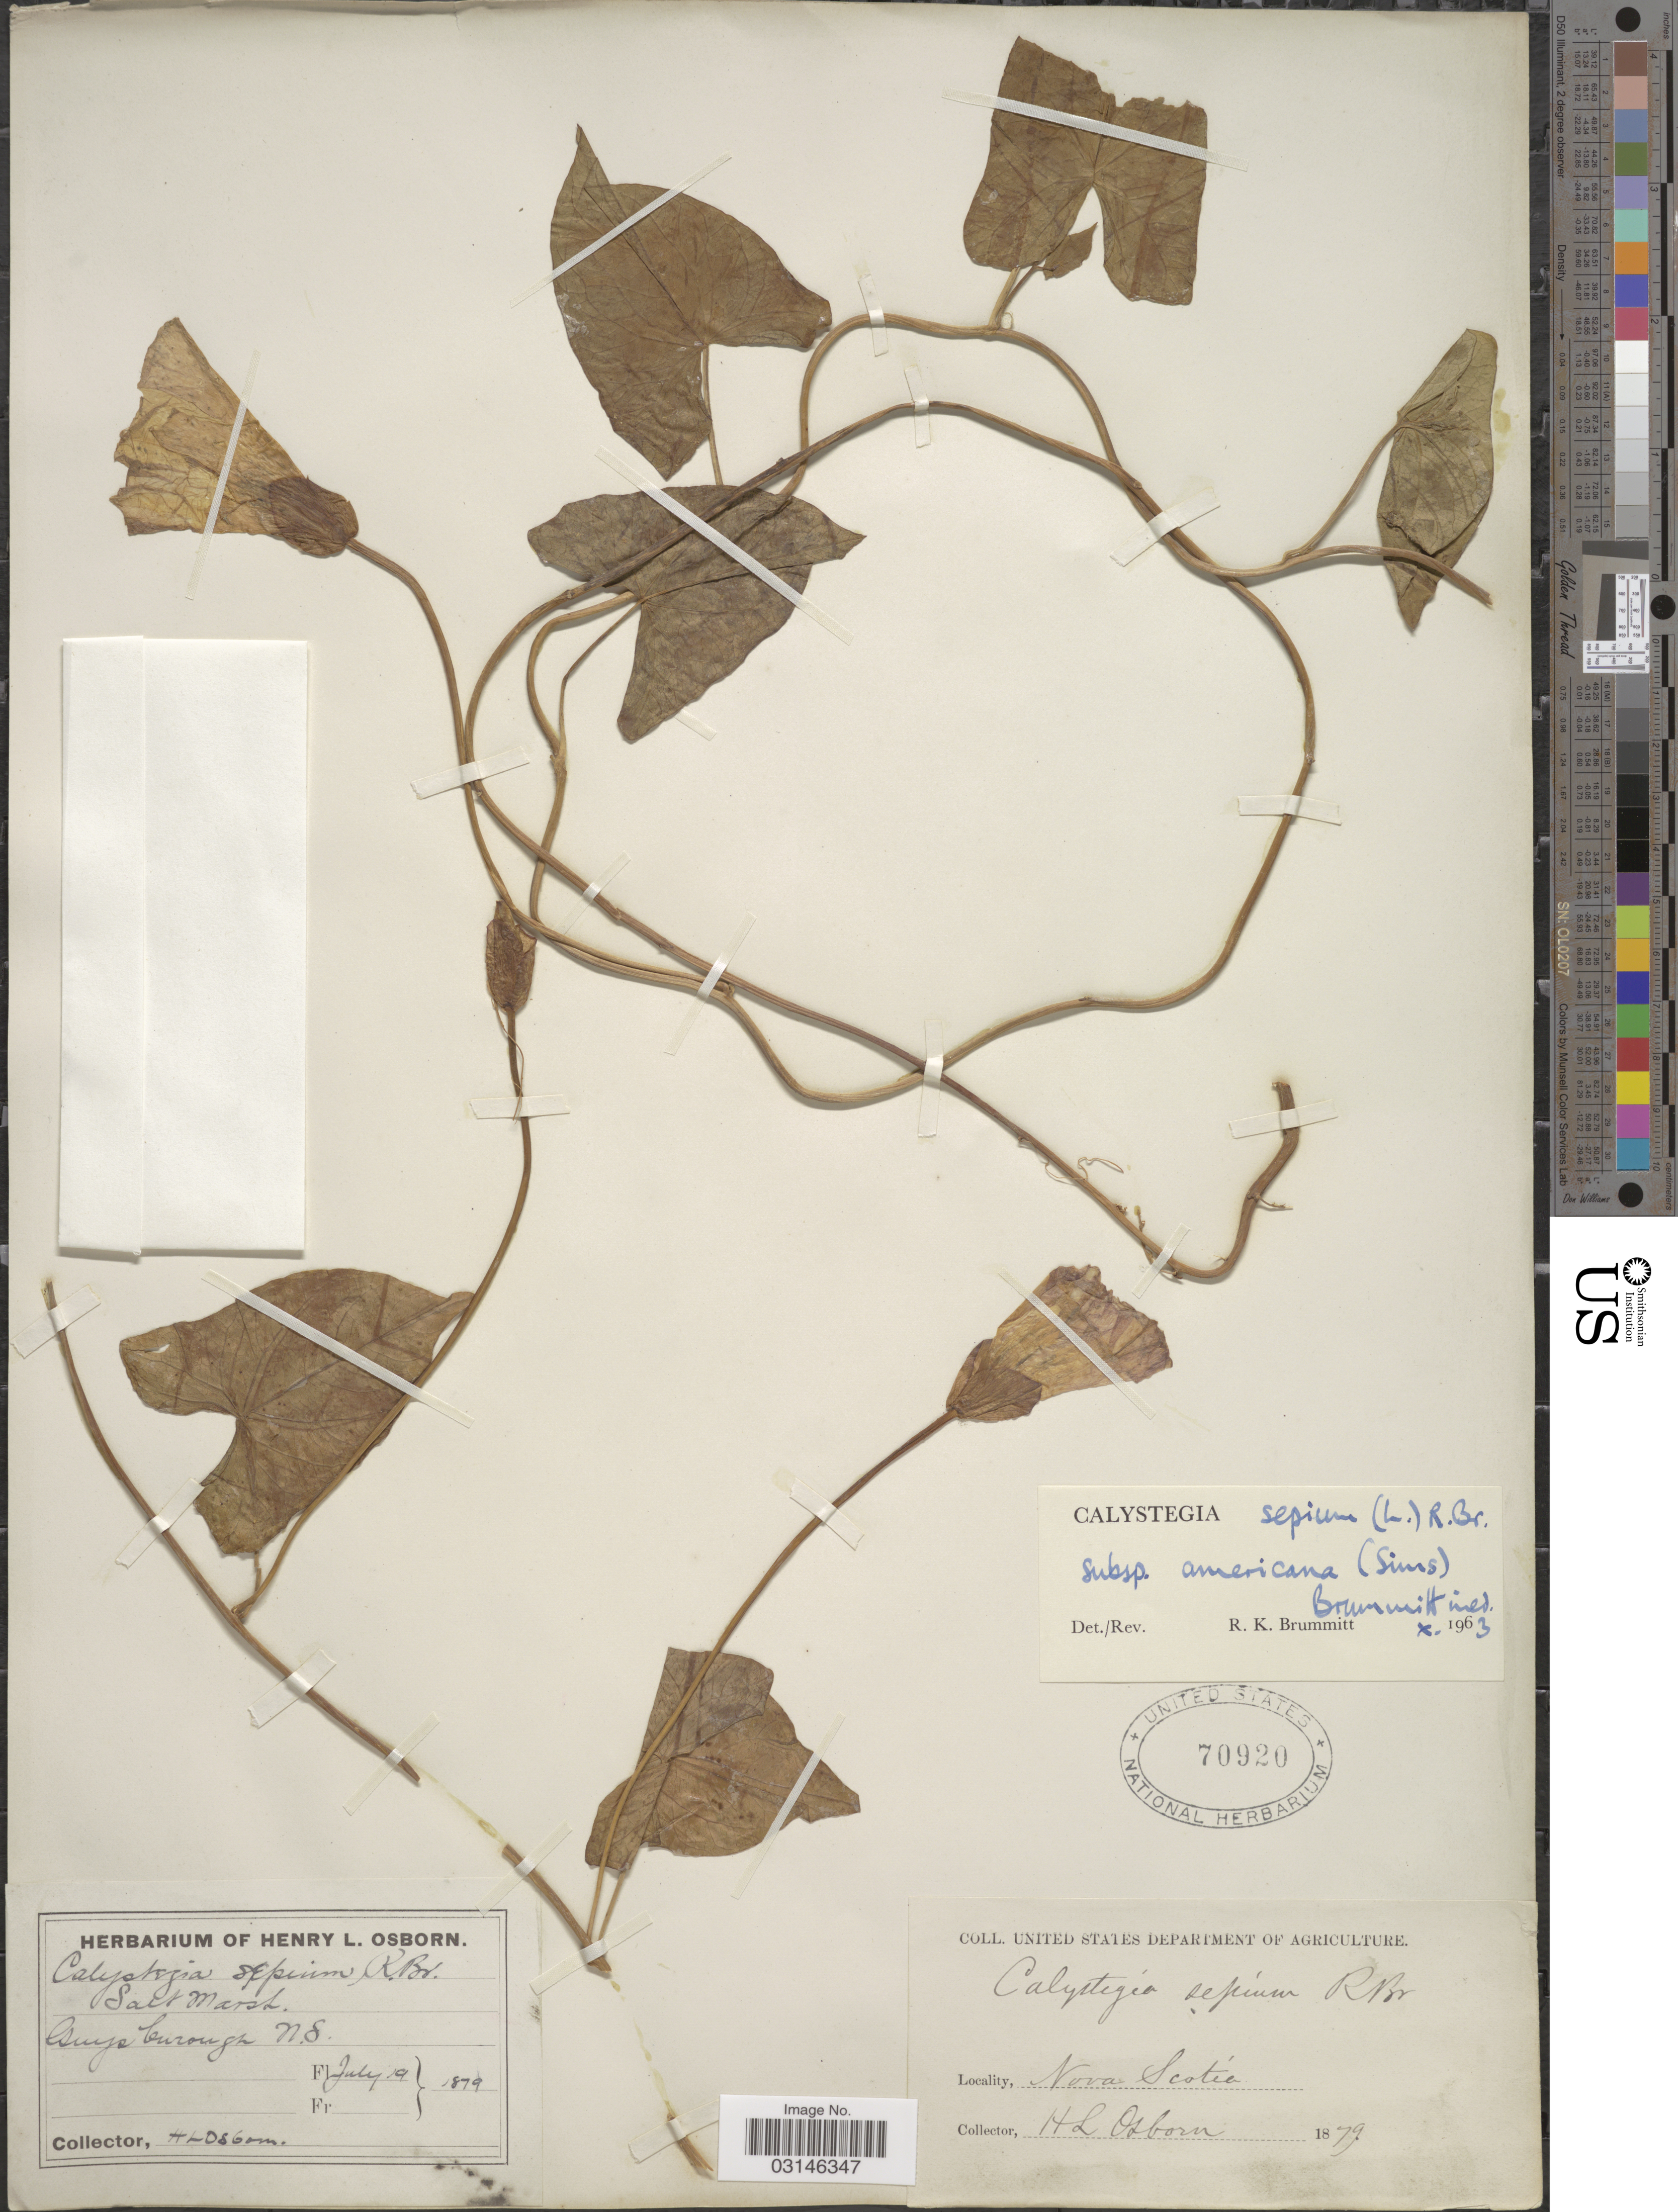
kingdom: Plantae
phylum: Tracheophyta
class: Magnoliopsida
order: Solanales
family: Convolvulaceae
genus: Calystegia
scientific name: Calystegia sepium subsp. americana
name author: (Sims) Brummitt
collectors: H. Osborn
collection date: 1879-07-19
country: Canada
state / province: Nova Scotia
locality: Guysburough.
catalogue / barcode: US 70920